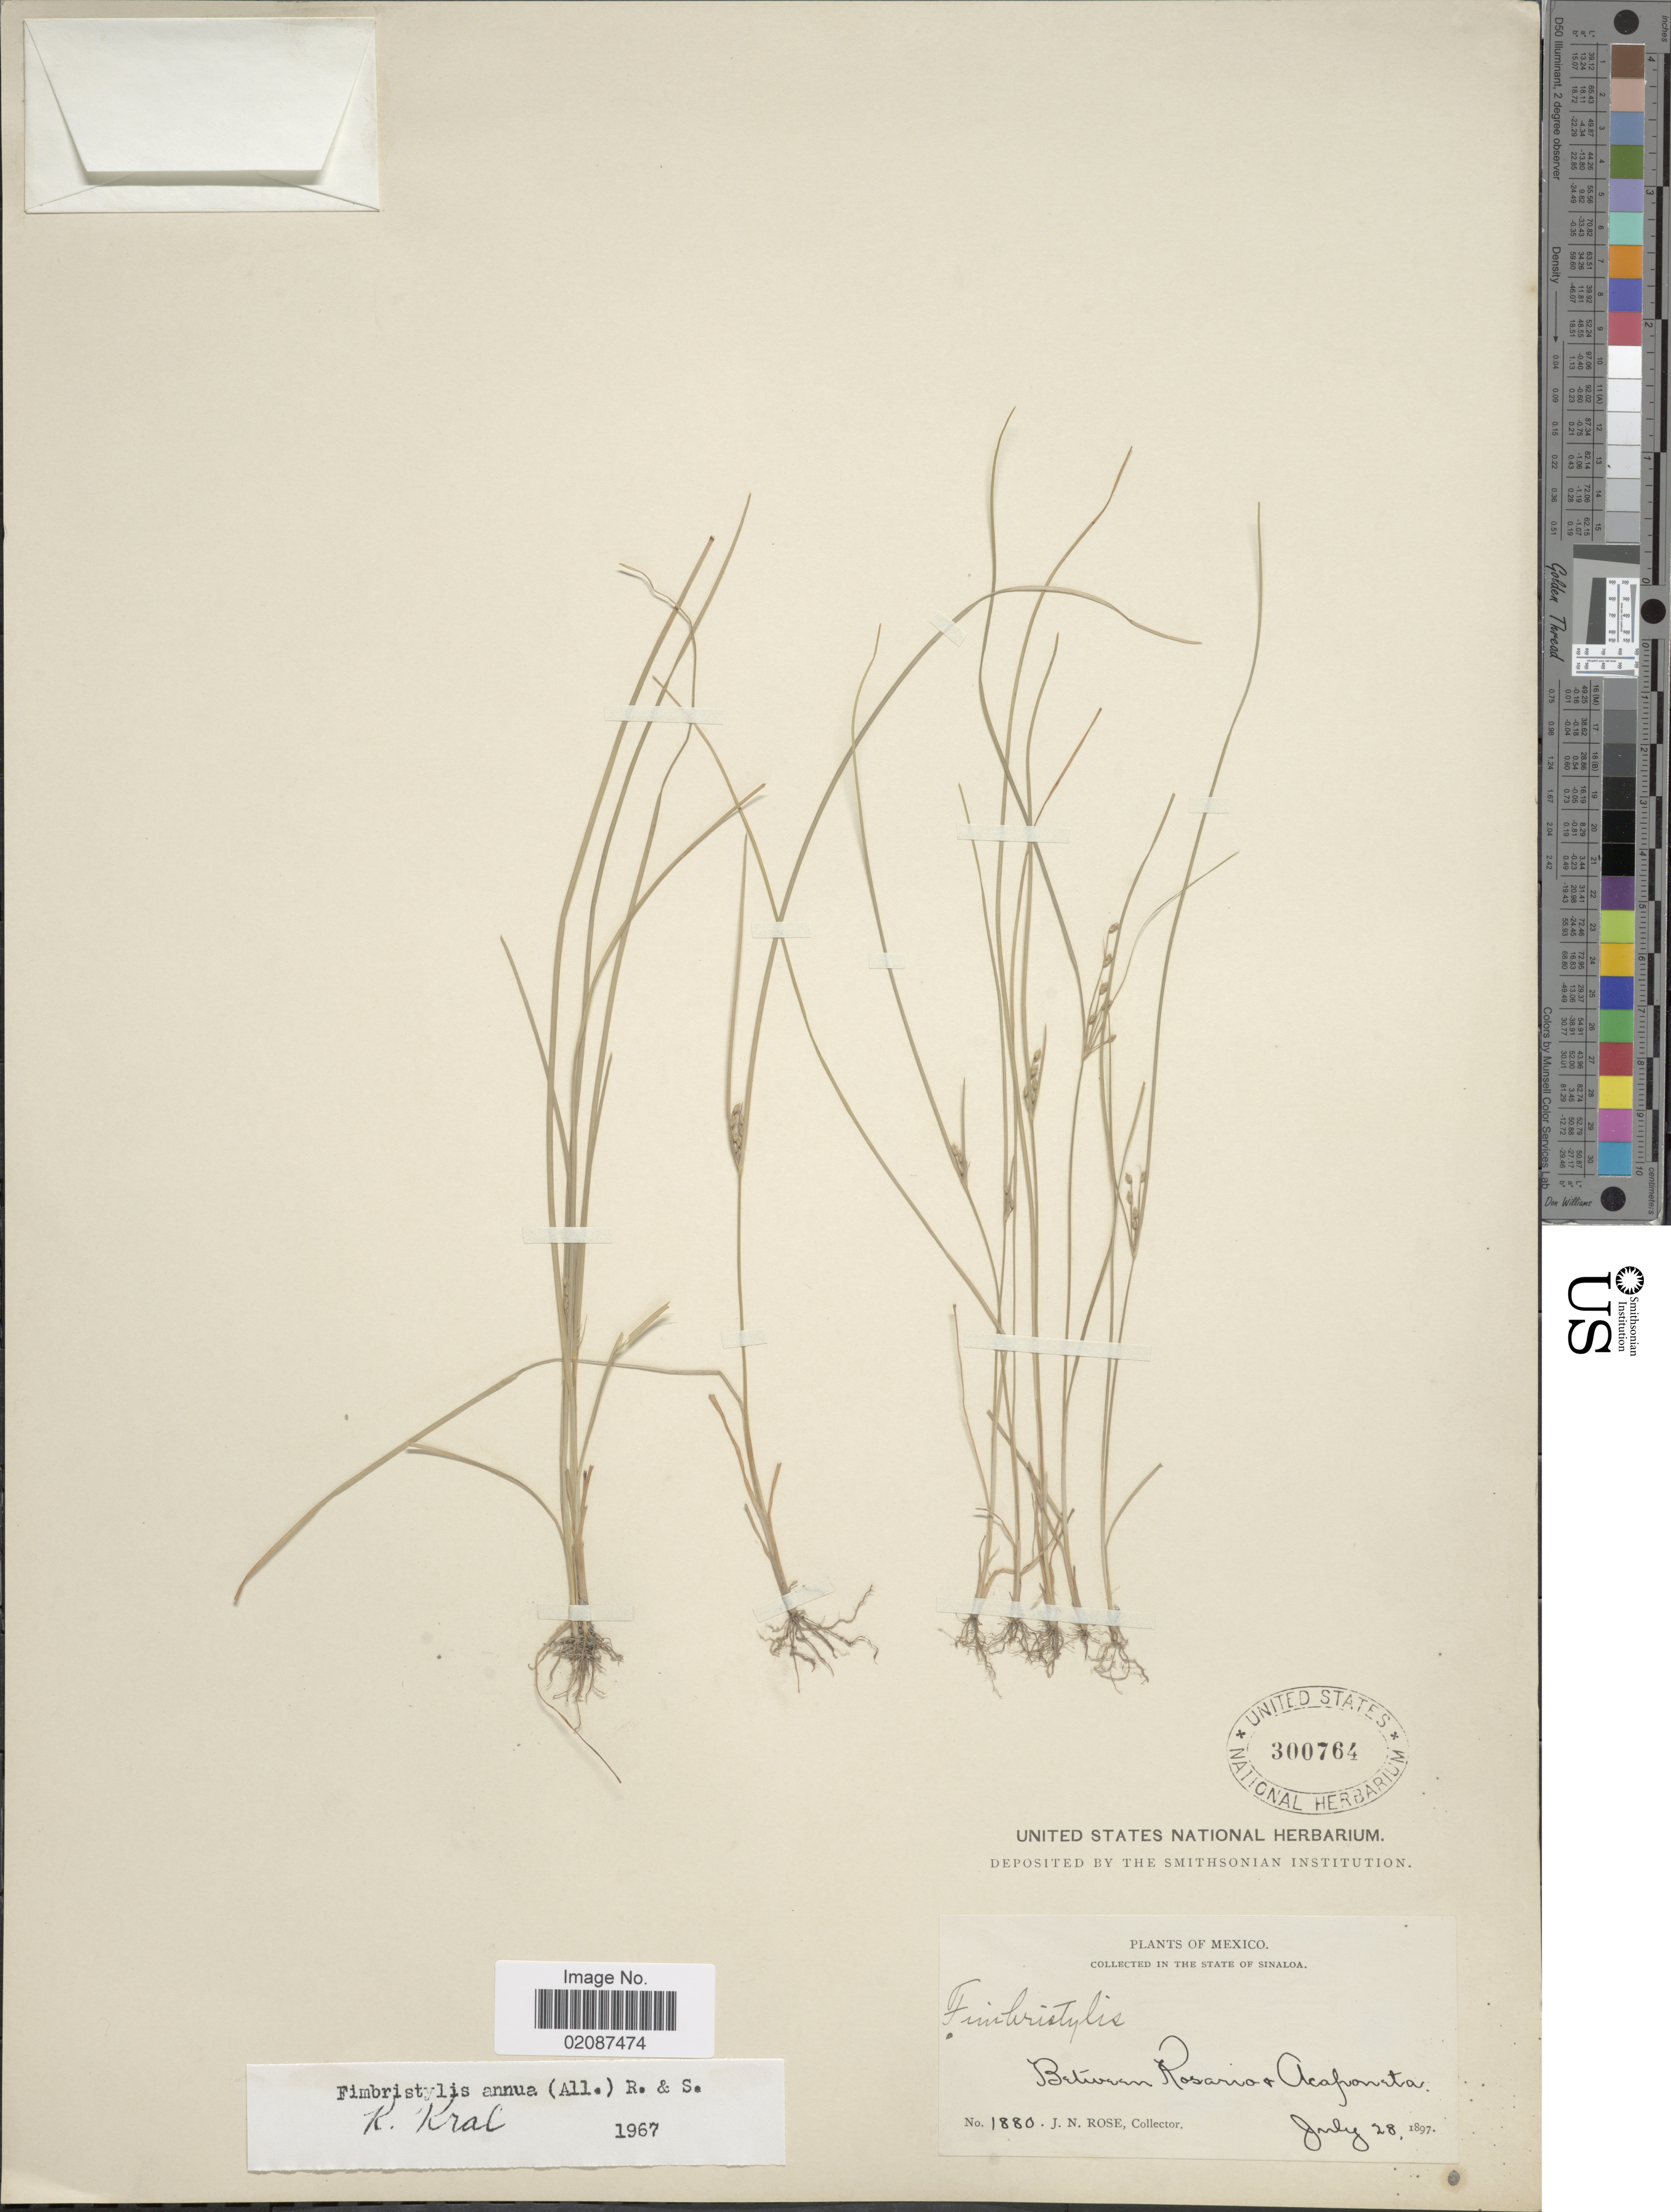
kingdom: Plantae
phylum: Tracheophyta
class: Liliopsida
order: Poales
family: Cyperaceae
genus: Fimbristylis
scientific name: Fimbristylis annua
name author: (All.) Roem. & Schult.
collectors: J. N. Rose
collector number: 1880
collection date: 1897-07-28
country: Mexico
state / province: Sinaloa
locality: In the State of Sinaloa, Between Rosario & Acaponeta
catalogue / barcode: US 300764